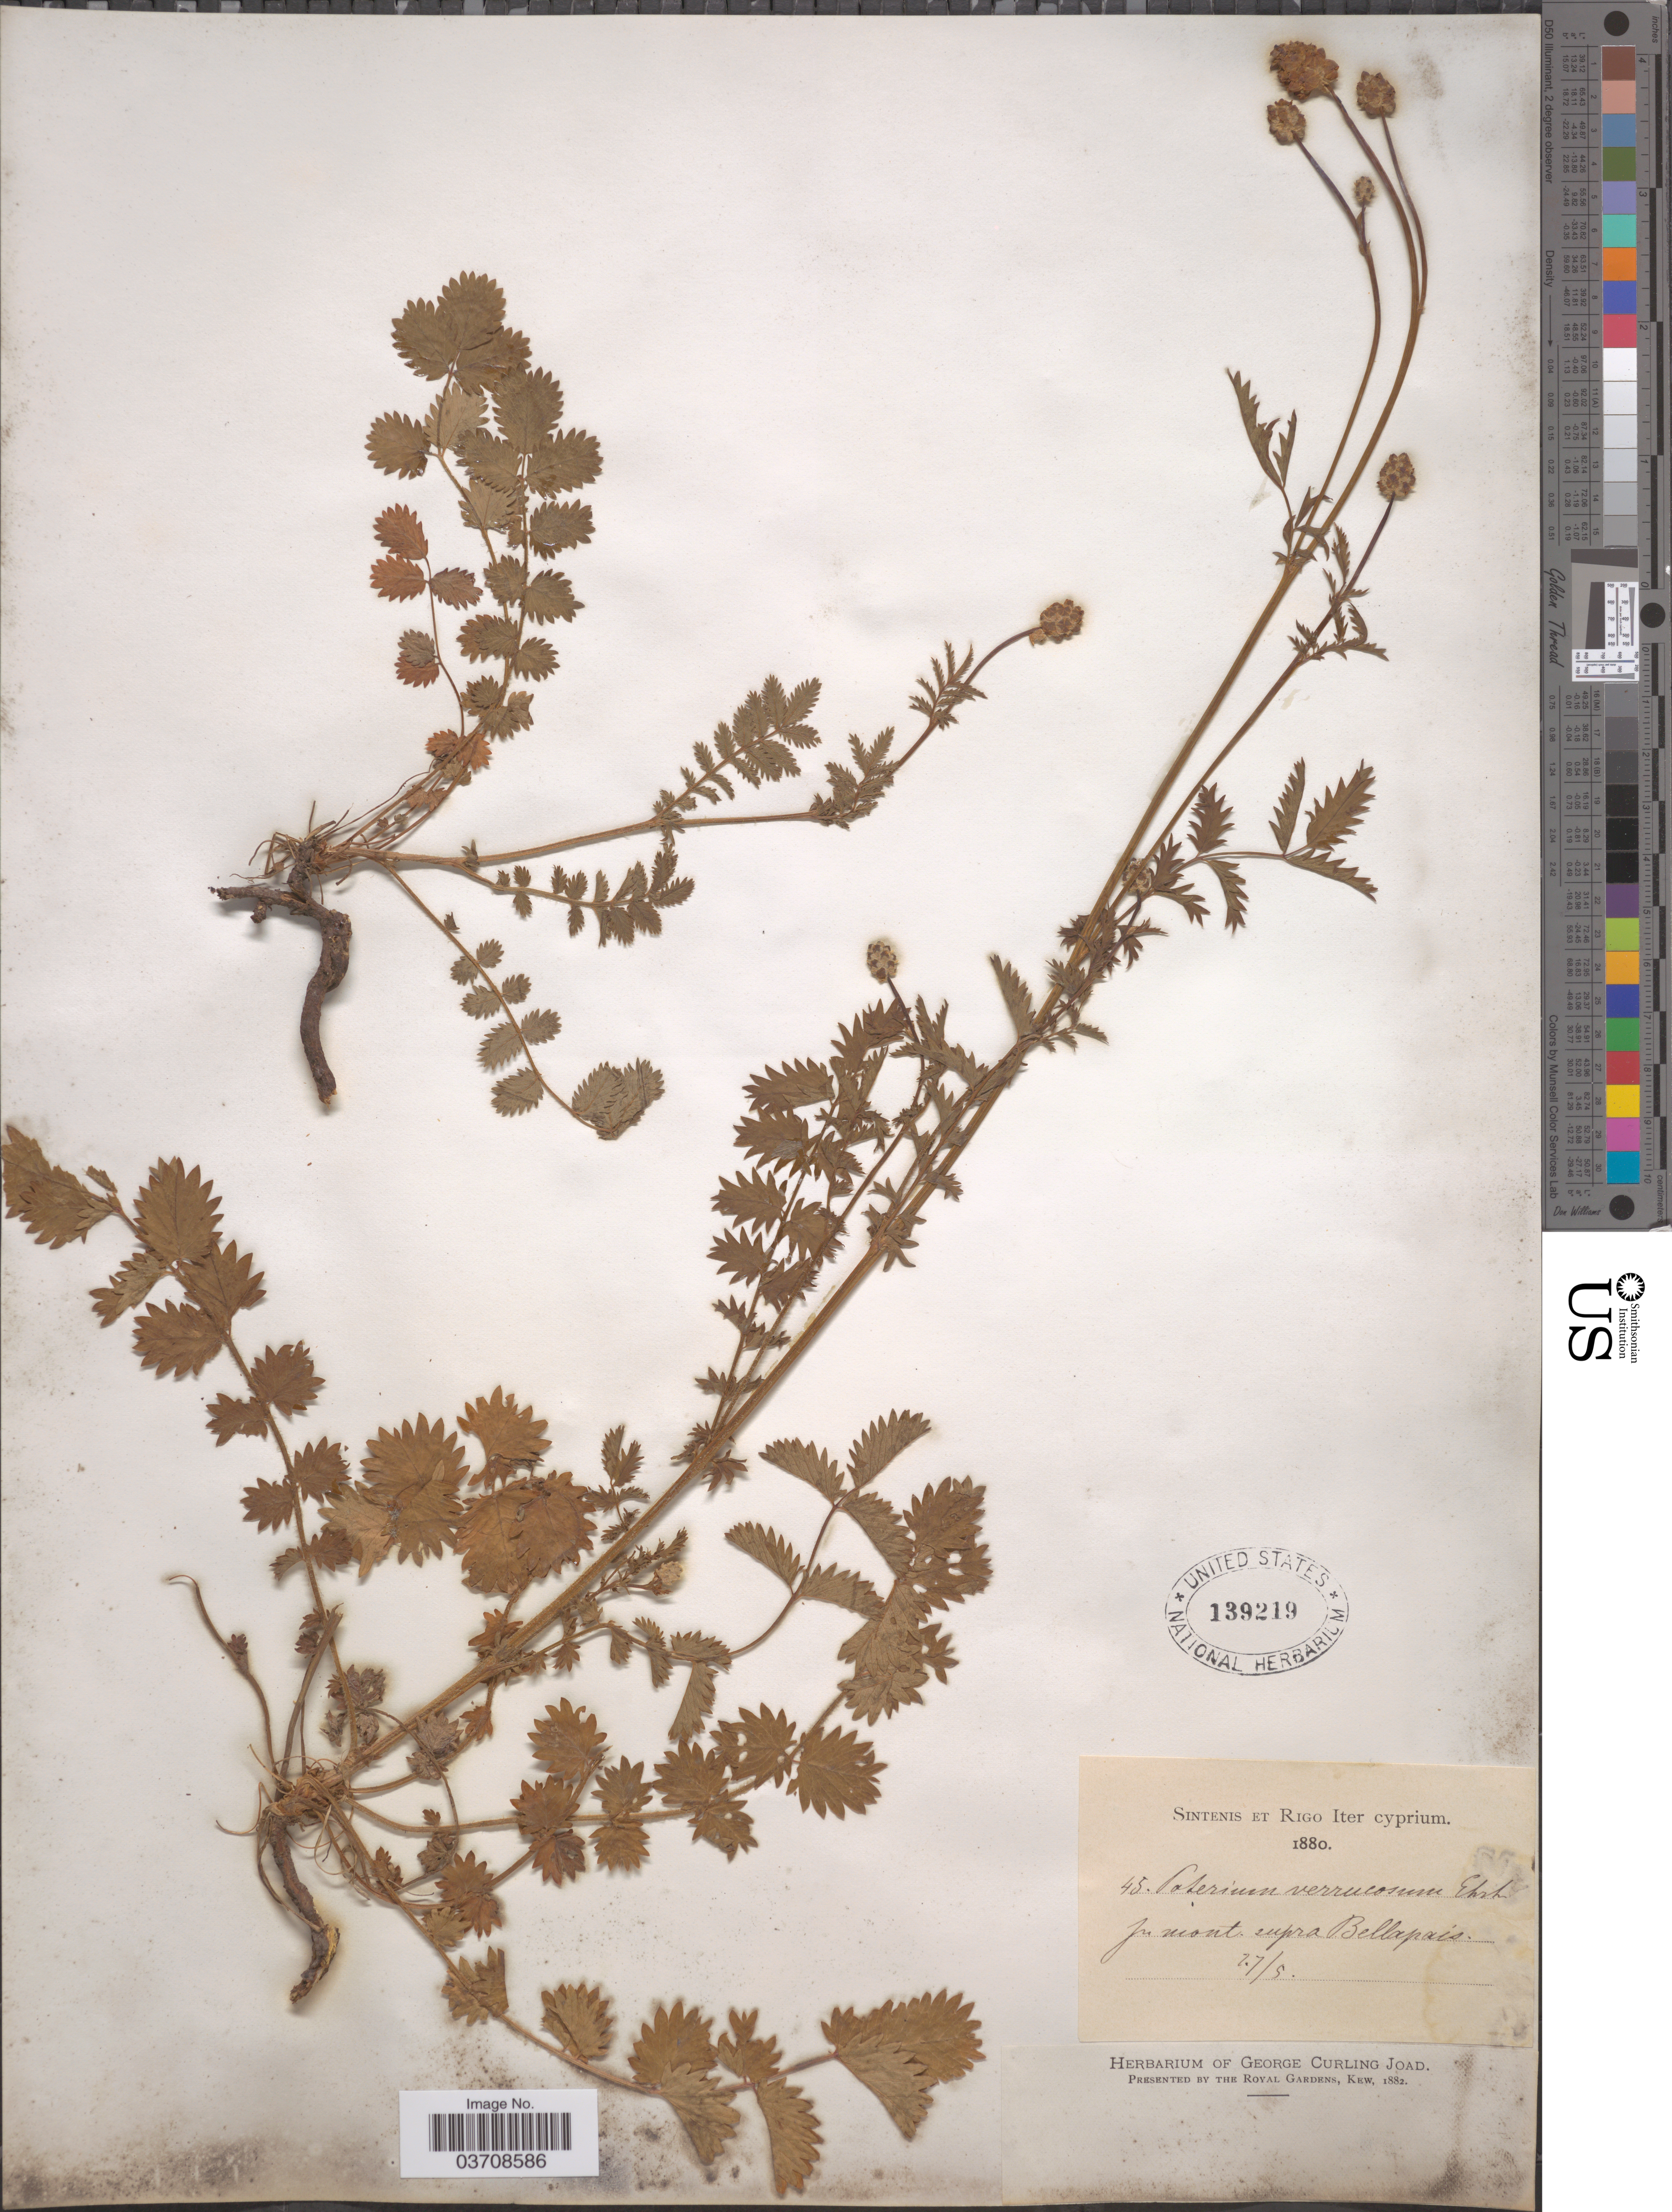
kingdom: Plantae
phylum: Tracheophyta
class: Magnoliopsida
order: Rosales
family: Rosaceae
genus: Sanguisorba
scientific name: Sanguisorba verrucosa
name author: (Link ex G. Don) Ces.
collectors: -. Sintenis & -- Rigo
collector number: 45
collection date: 1880-05-27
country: Cyprus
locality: Iter cyprium. In mont supra Bellapais.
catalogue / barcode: US 139219